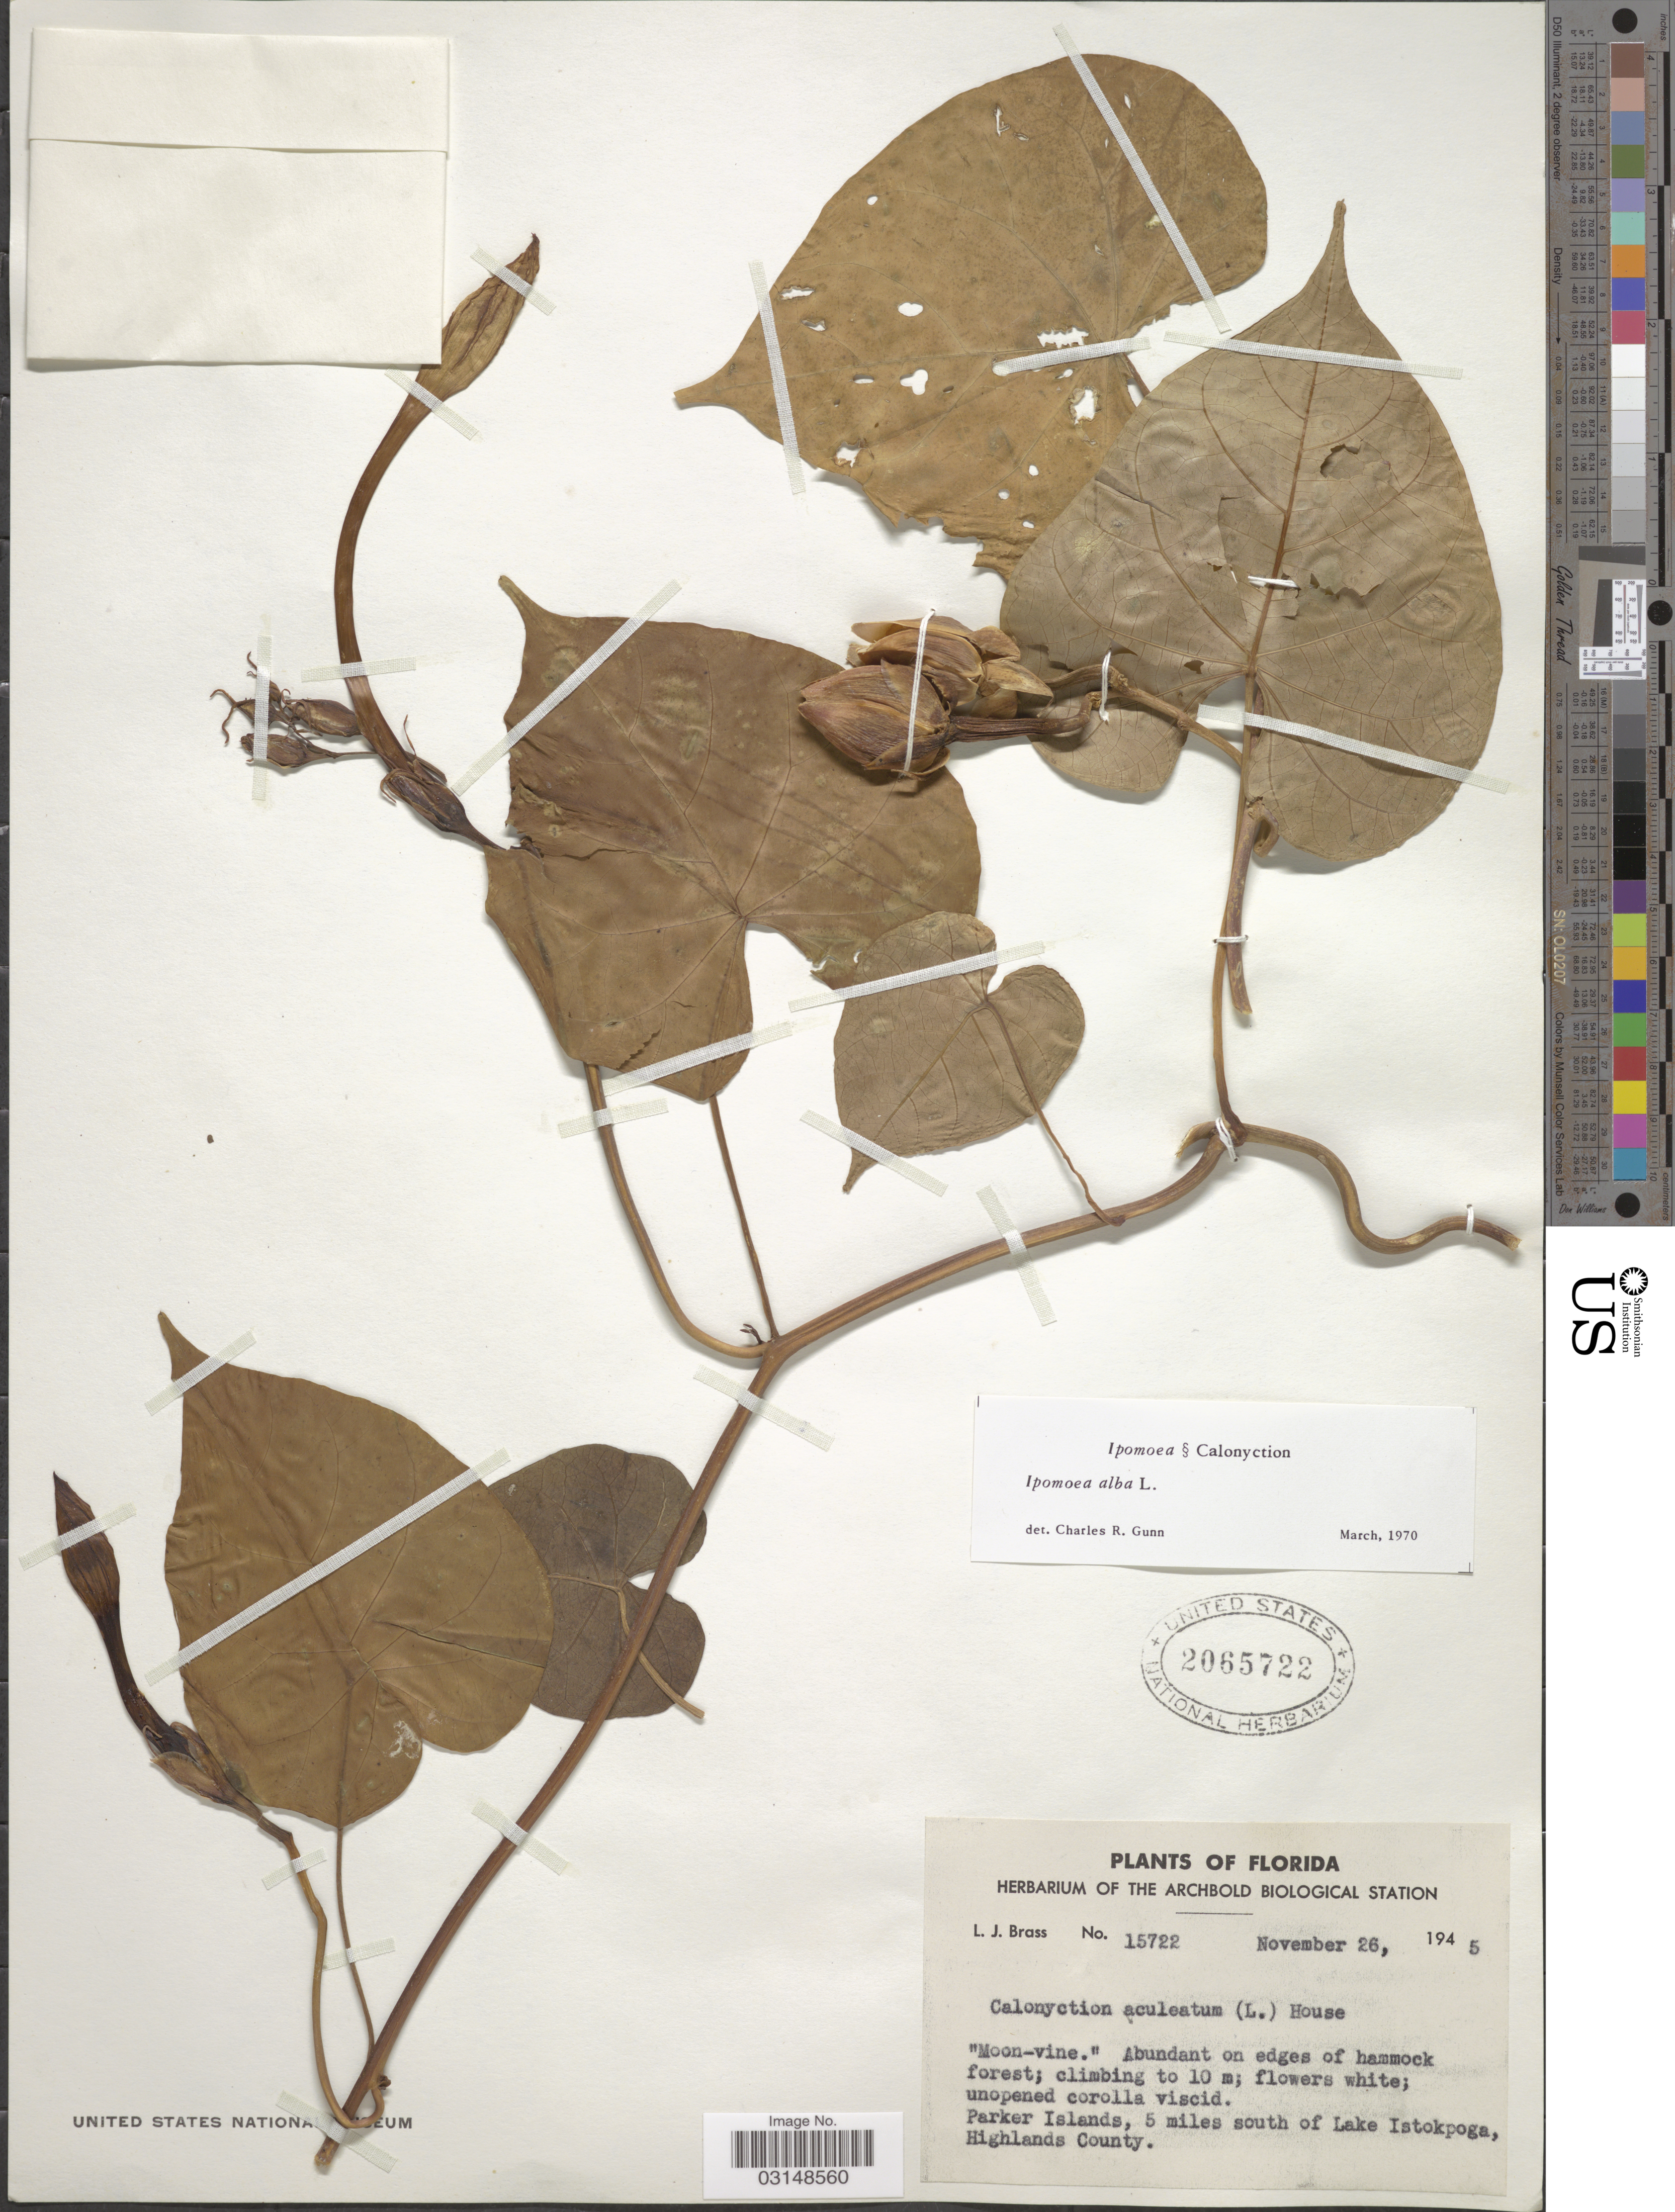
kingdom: Plantae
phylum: Tracheophyta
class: Magnoliopsida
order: Solanales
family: Convolvulaceae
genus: Ipomoea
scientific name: Ipomoea alba L.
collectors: L. J. Brass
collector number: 15722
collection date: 1945-11-26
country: United States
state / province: Florida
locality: Parker Islands, 5 miles south of Lake Istokpoga, Highlands County.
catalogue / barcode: US 2065722